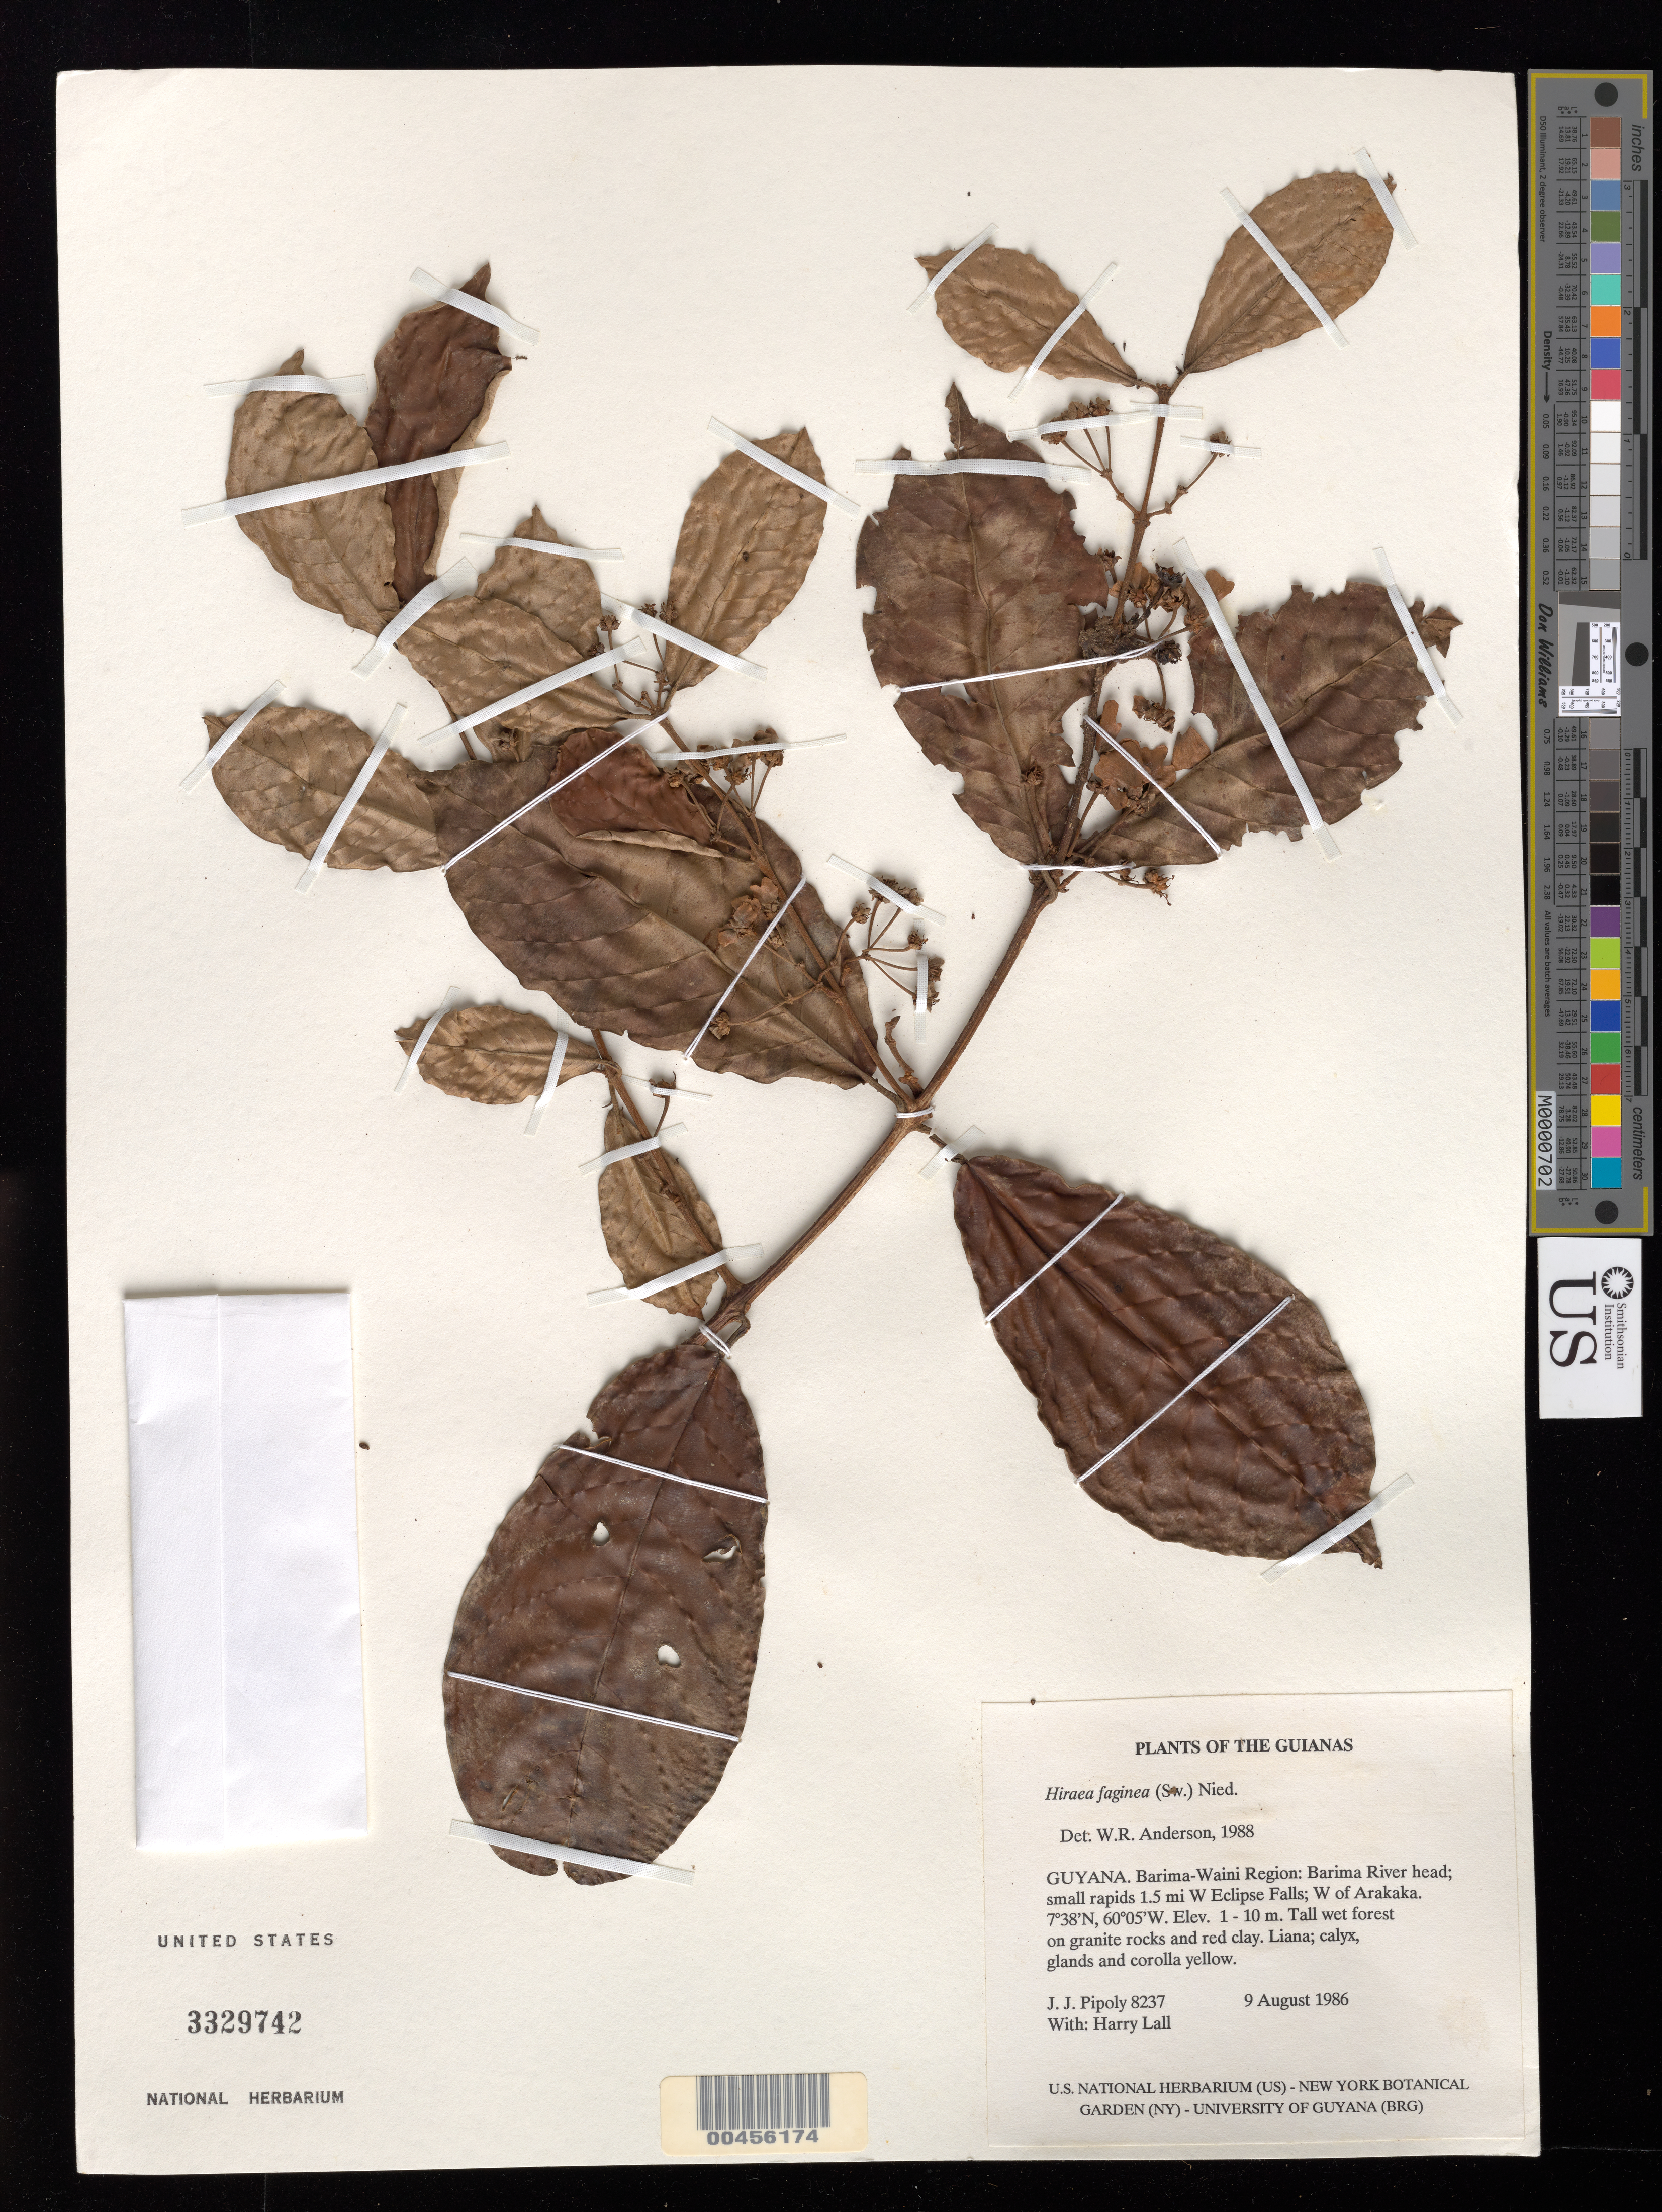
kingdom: Plantae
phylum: Tracheophyta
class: Magnoliopsida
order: Malpighiales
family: Malpighiaceae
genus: Hiraea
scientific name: Hiraea faginea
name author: (Sw.) Nied.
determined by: Anderson, W. R., (MICH), University of Michigan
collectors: J. J. Pipoly & H. Lall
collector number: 8237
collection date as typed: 9 August 1986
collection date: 1986-08-09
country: Guyana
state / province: Barima-Waini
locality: Barima River head; small rapids 1.5 mi W Eclipse Falls; W of Arakaka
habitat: Tall wet forest on granite rocks and red clay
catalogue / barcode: US 3329742